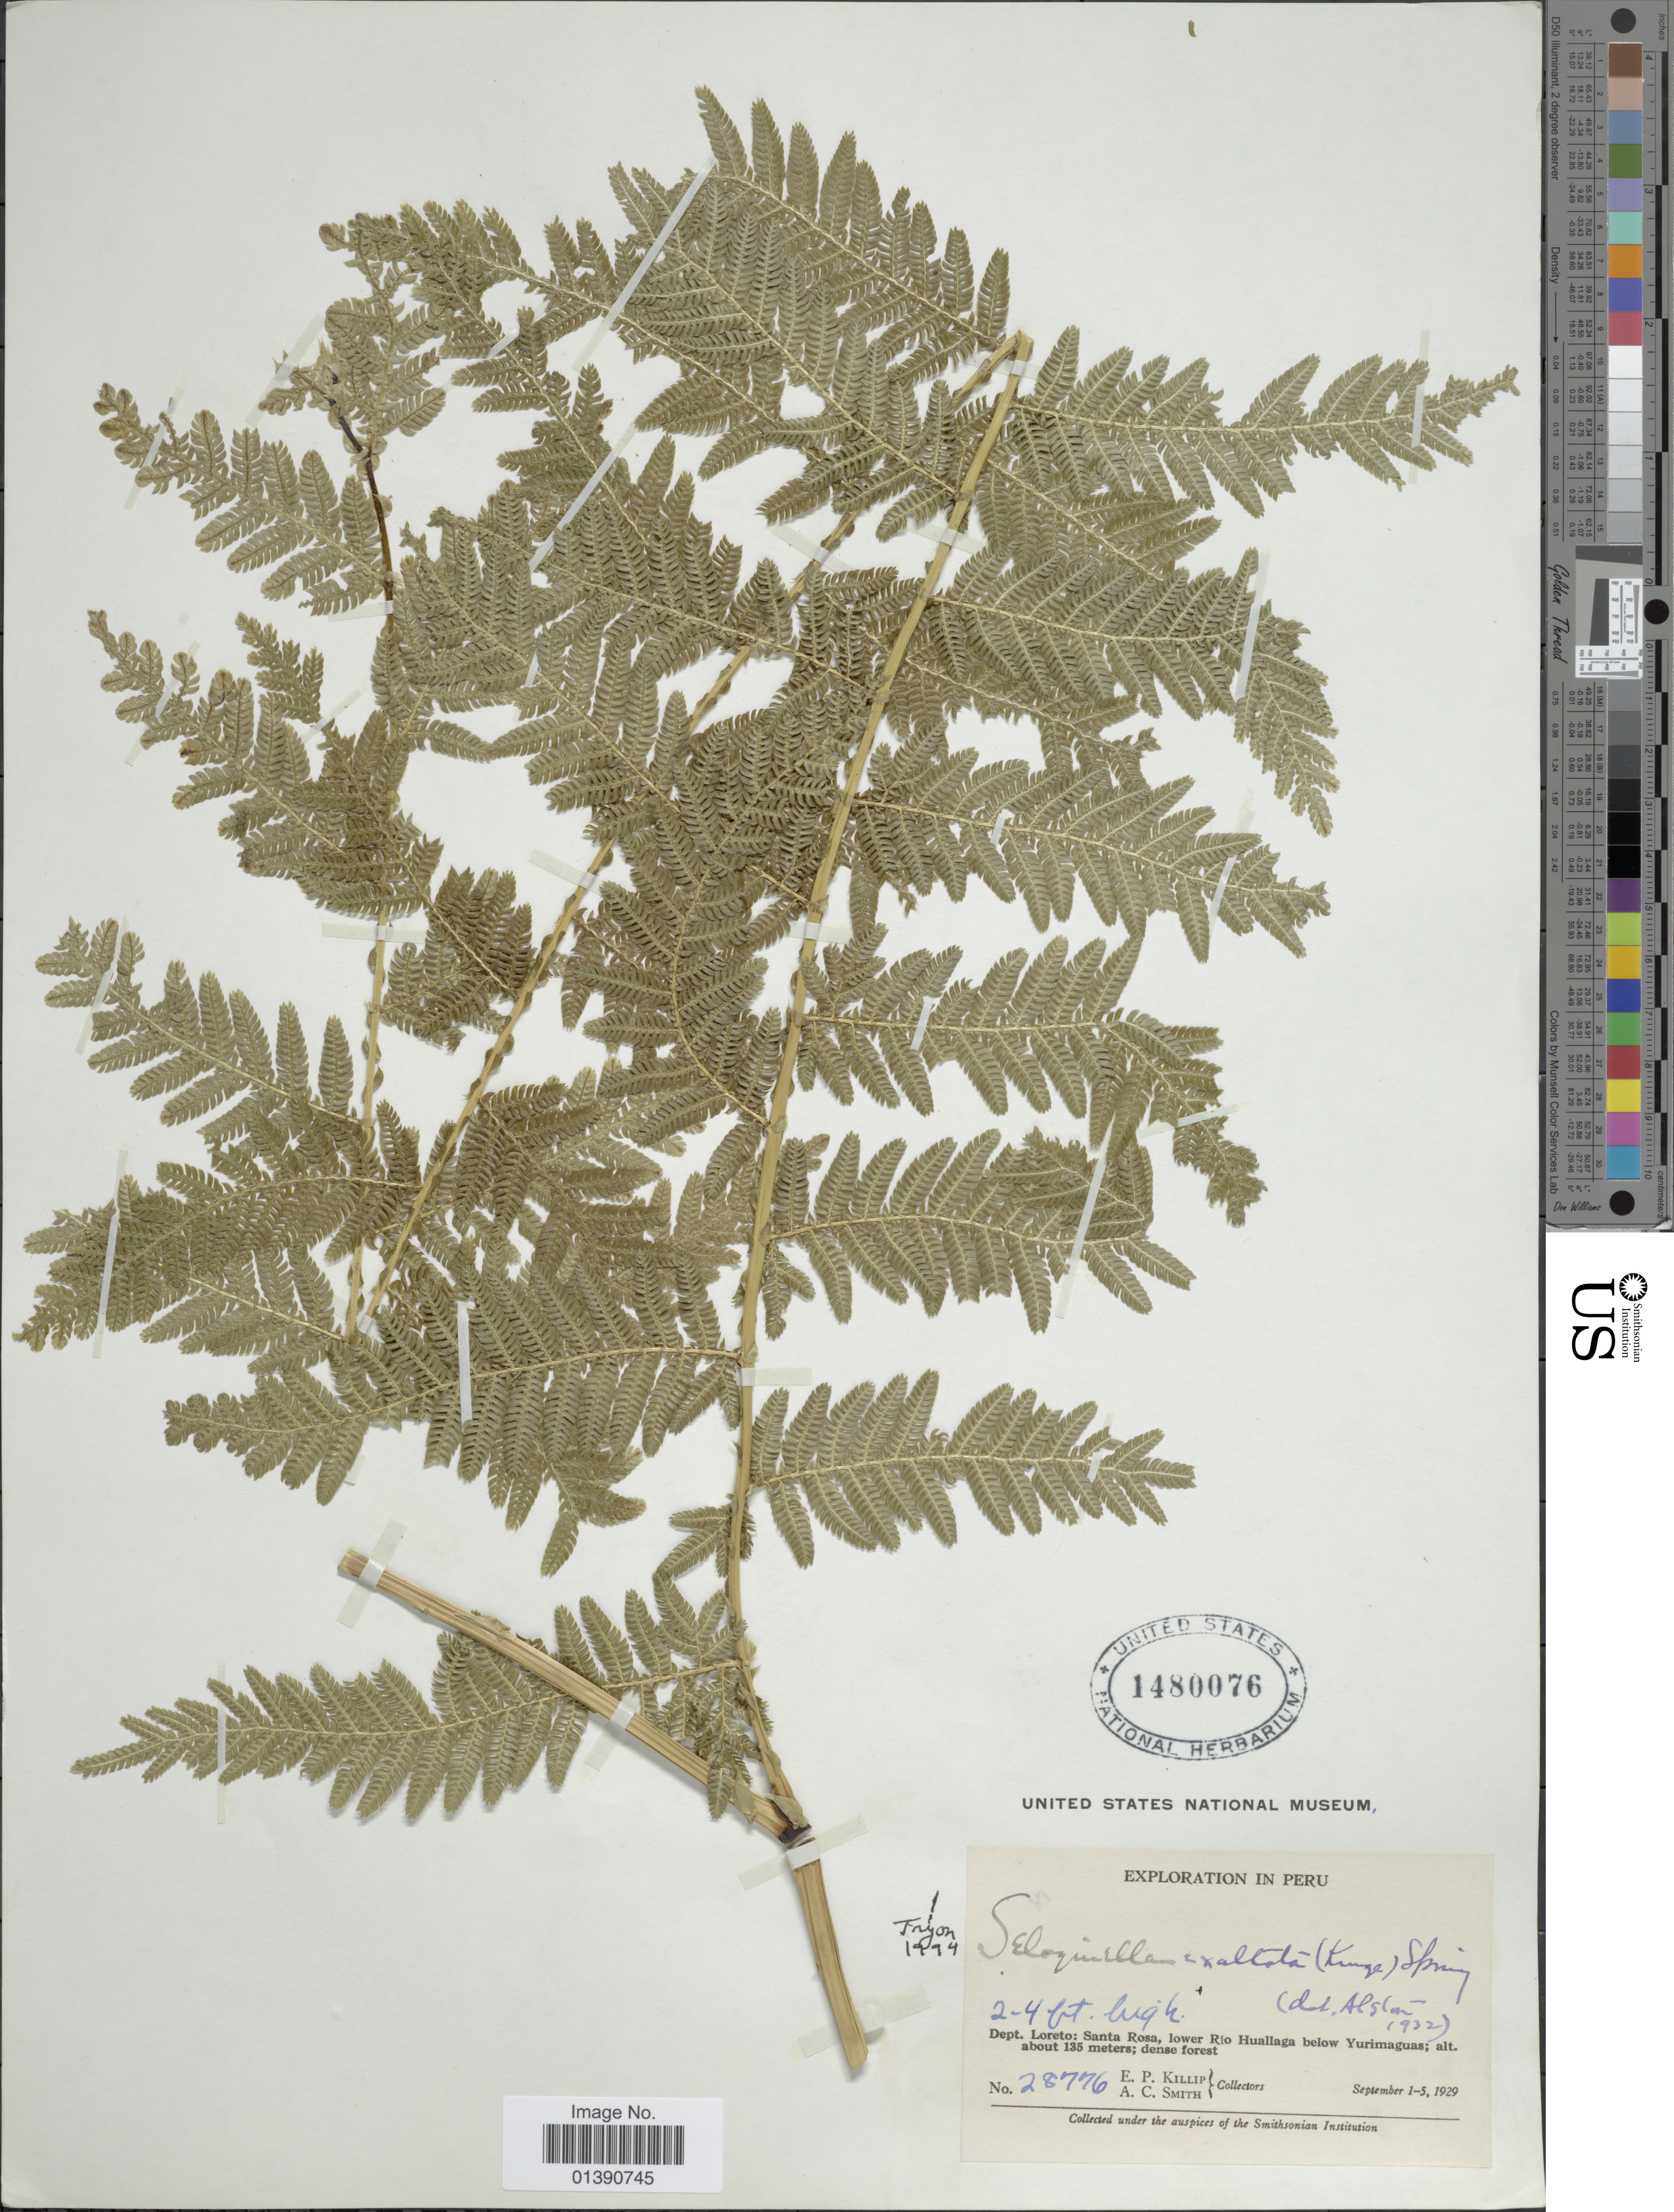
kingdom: Plantae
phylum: Tracheophyta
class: Lycopodiopsida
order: Selaginellales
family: Selaginellaceae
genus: Selaginella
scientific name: Selaginella exaltata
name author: (Kunze) Spring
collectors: E. P. Killip & A. C. Smith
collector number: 28776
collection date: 1929-09-01/1929-09-05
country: Peru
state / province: Loreto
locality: Santa Rosa, lower Rio Hua;;aga below Yurimaguas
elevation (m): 135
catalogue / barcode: US 1480076